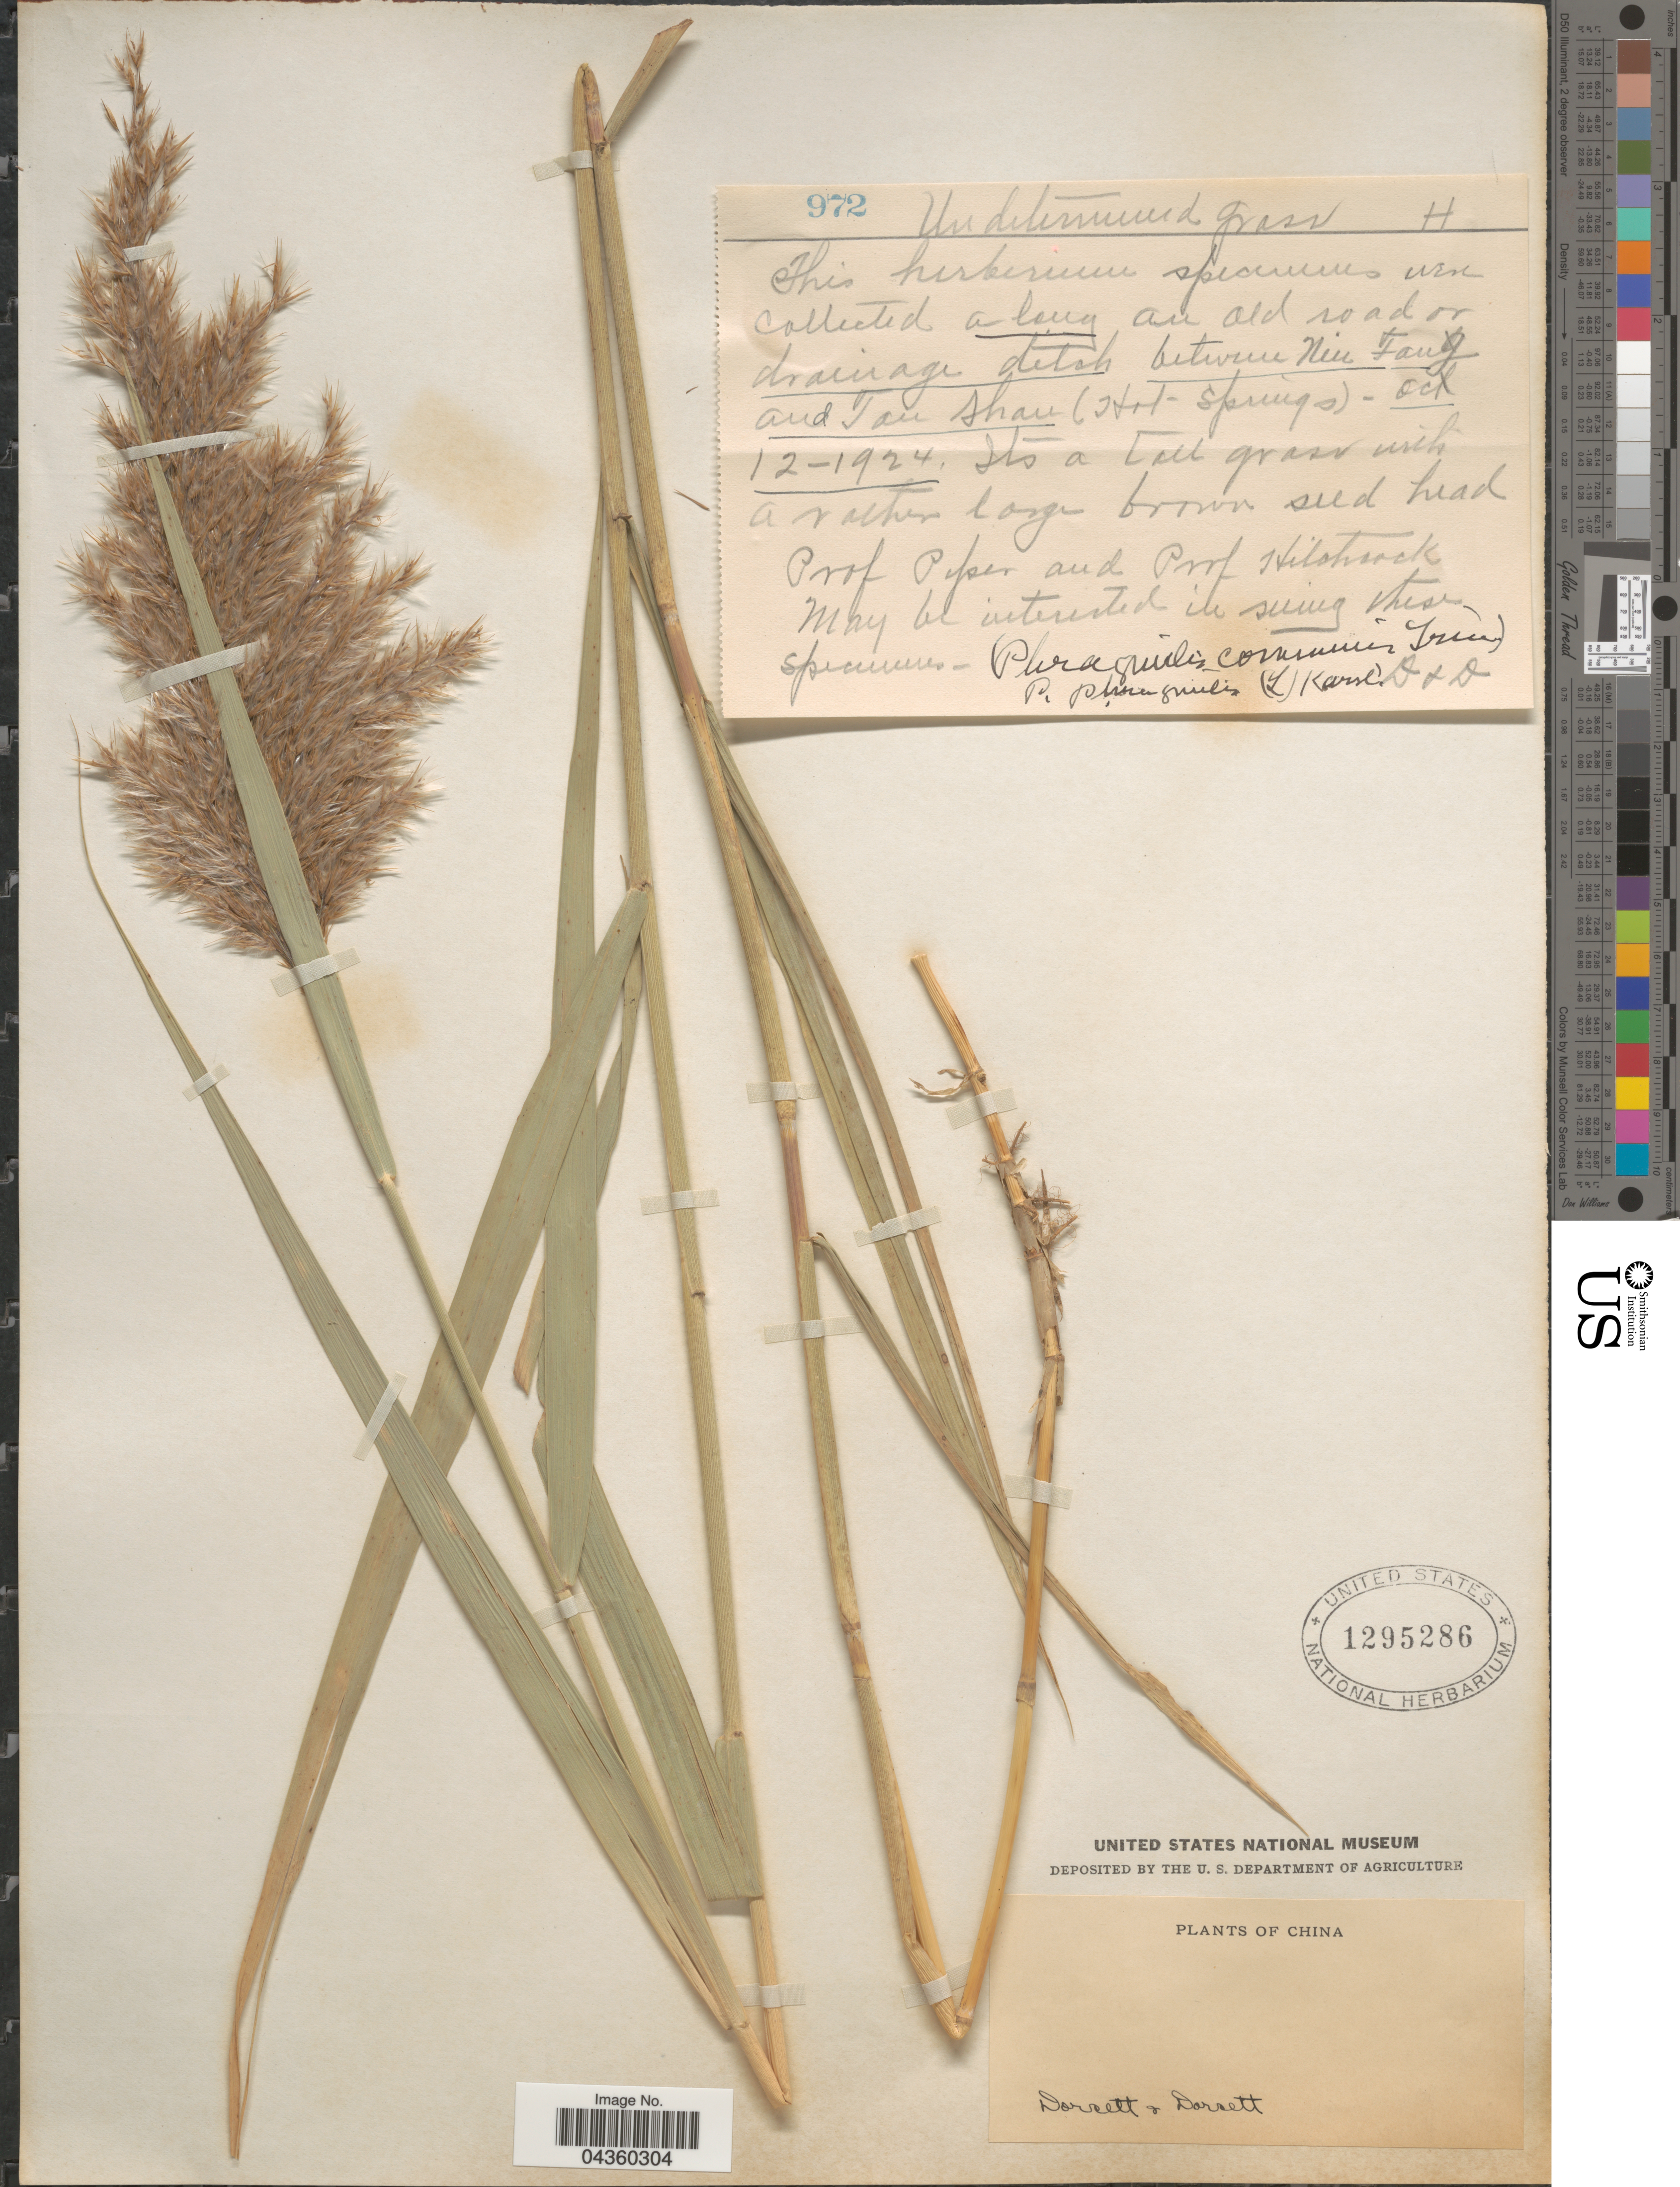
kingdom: Plantae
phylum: Tracheophyta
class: Liliopsida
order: Poales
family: Poaceae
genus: Phragmites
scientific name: Phragmites karka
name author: (Retz.) Trin. ex Steud.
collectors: -- Dorsett & -- Dorsett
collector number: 972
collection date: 1924-10-12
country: China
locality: Along an old road or drainage ditch between Niu Fang and Tan Shan (Hot Springs).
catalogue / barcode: US 1295286